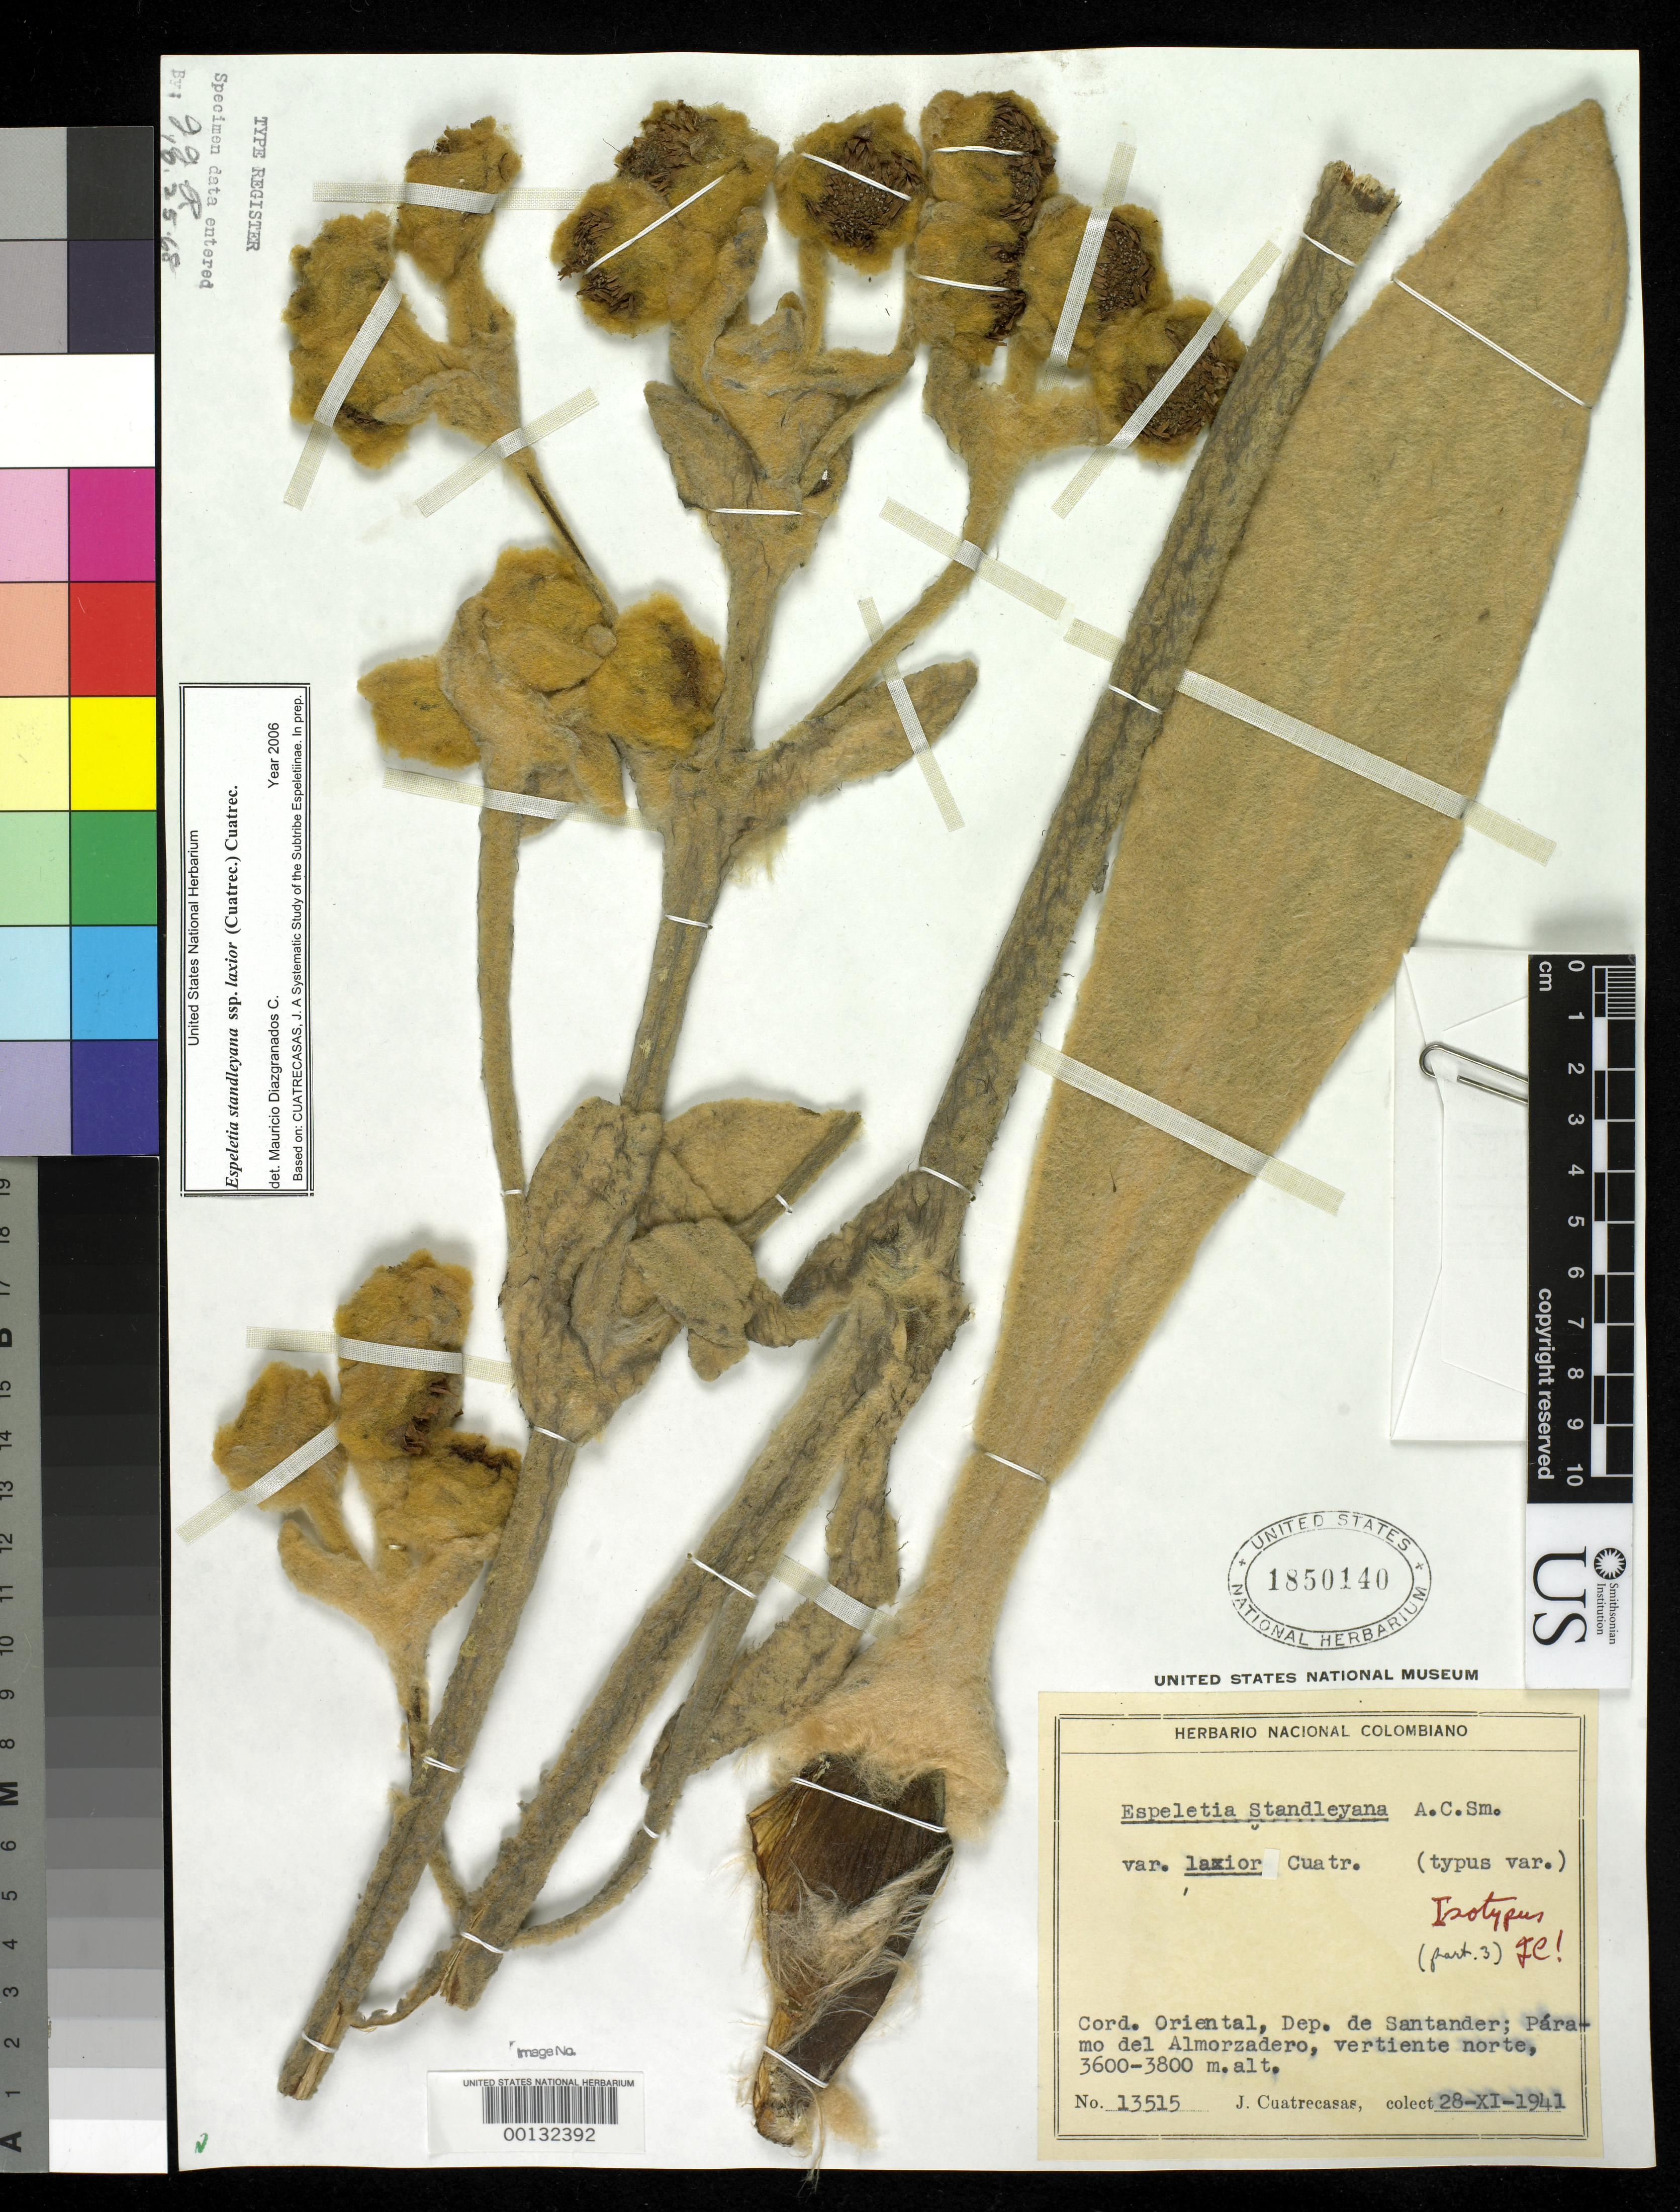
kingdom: Plantae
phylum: Tracheophyta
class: Magnoliopsida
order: Asterales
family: Asteraceae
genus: Espeletia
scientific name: Espeletia standleyana var. laxior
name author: Cuatrec.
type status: Isotype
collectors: J. Cuatrecasas & H. García Barriga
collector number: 13515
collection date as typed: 28 Nov 1941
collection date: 1941-11-28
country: Colombia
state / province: Santander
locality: Cordillera Oriental, Páramo del Almorzadero, Vertiente Norte. [Cordillera Oriental, Páramo del Almorzadero, N slope]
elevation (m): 3600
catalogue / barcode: US 1850140